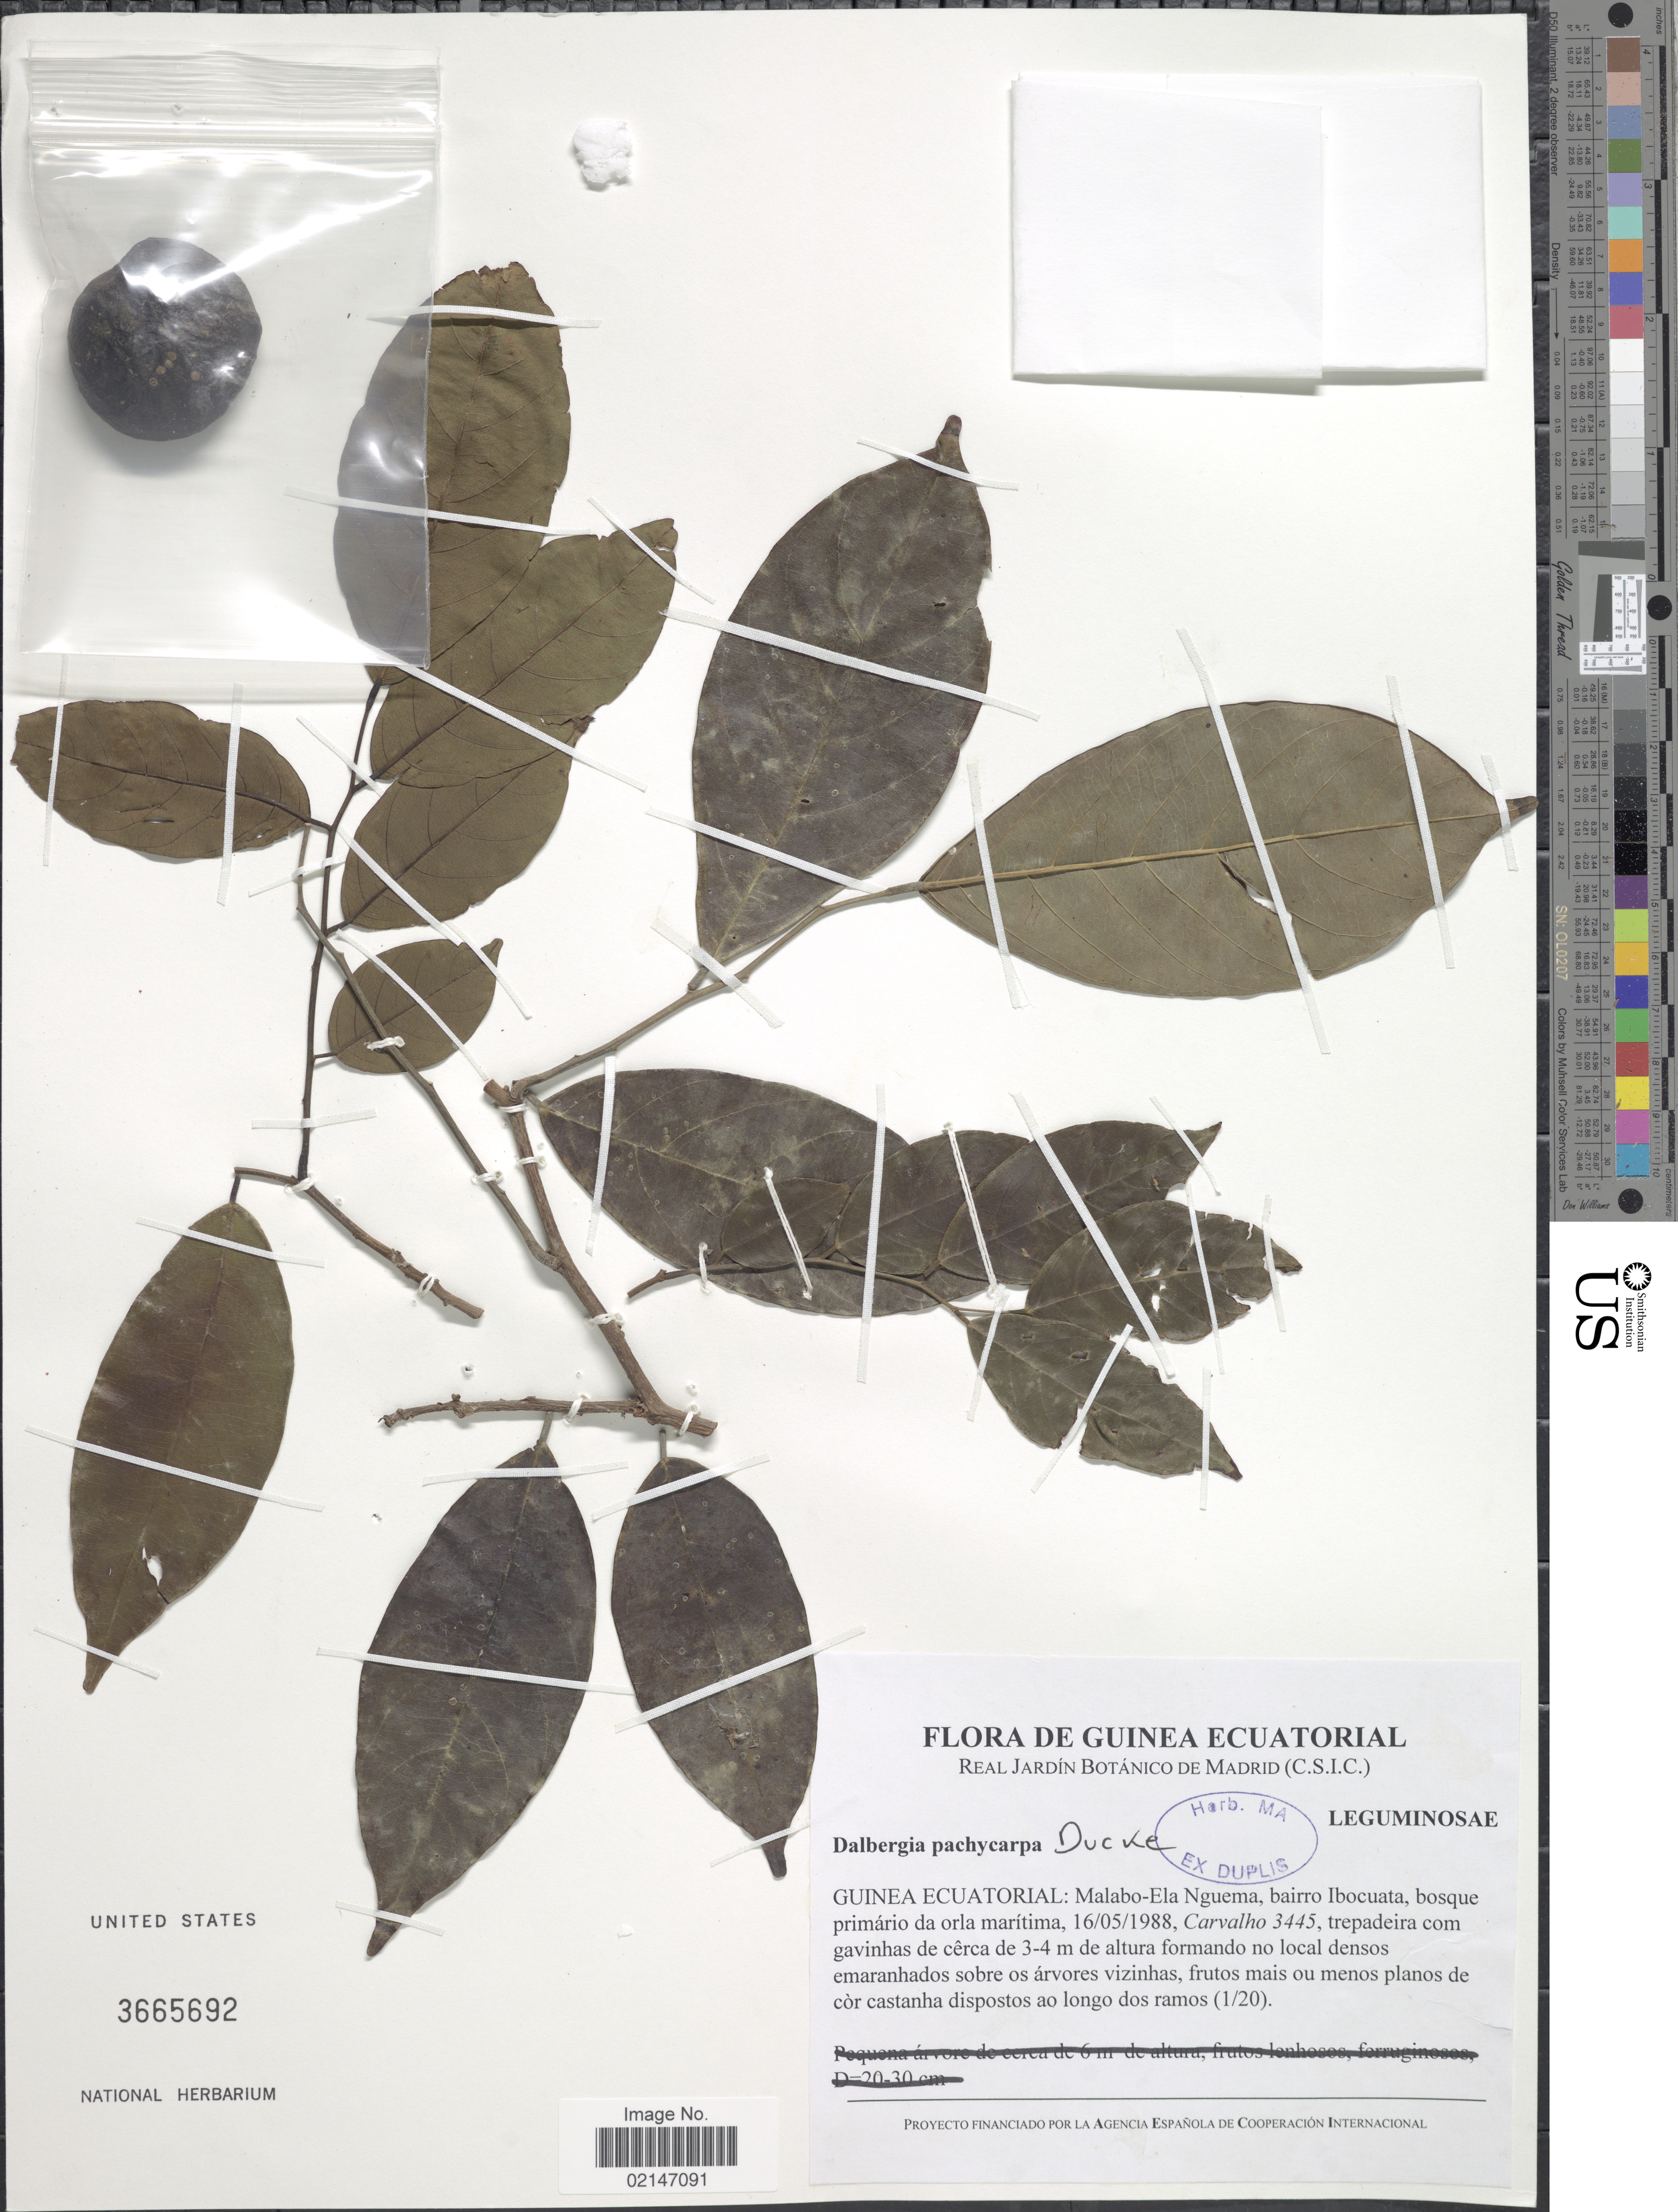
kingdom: Plantae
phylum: Tracheophyta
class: Magnoliopsida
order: Fabales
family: Fabaceae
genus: Dalbergia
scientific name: Dalbergia pachycarpa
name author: Ducke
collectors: Carvalho, --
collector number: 3445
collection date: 1988-05-16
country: Equatorial Guinea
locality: Malabo-Ela Nguema, bairro Ibocuata, bosque primario da orla maritima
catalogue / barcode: US 3665692